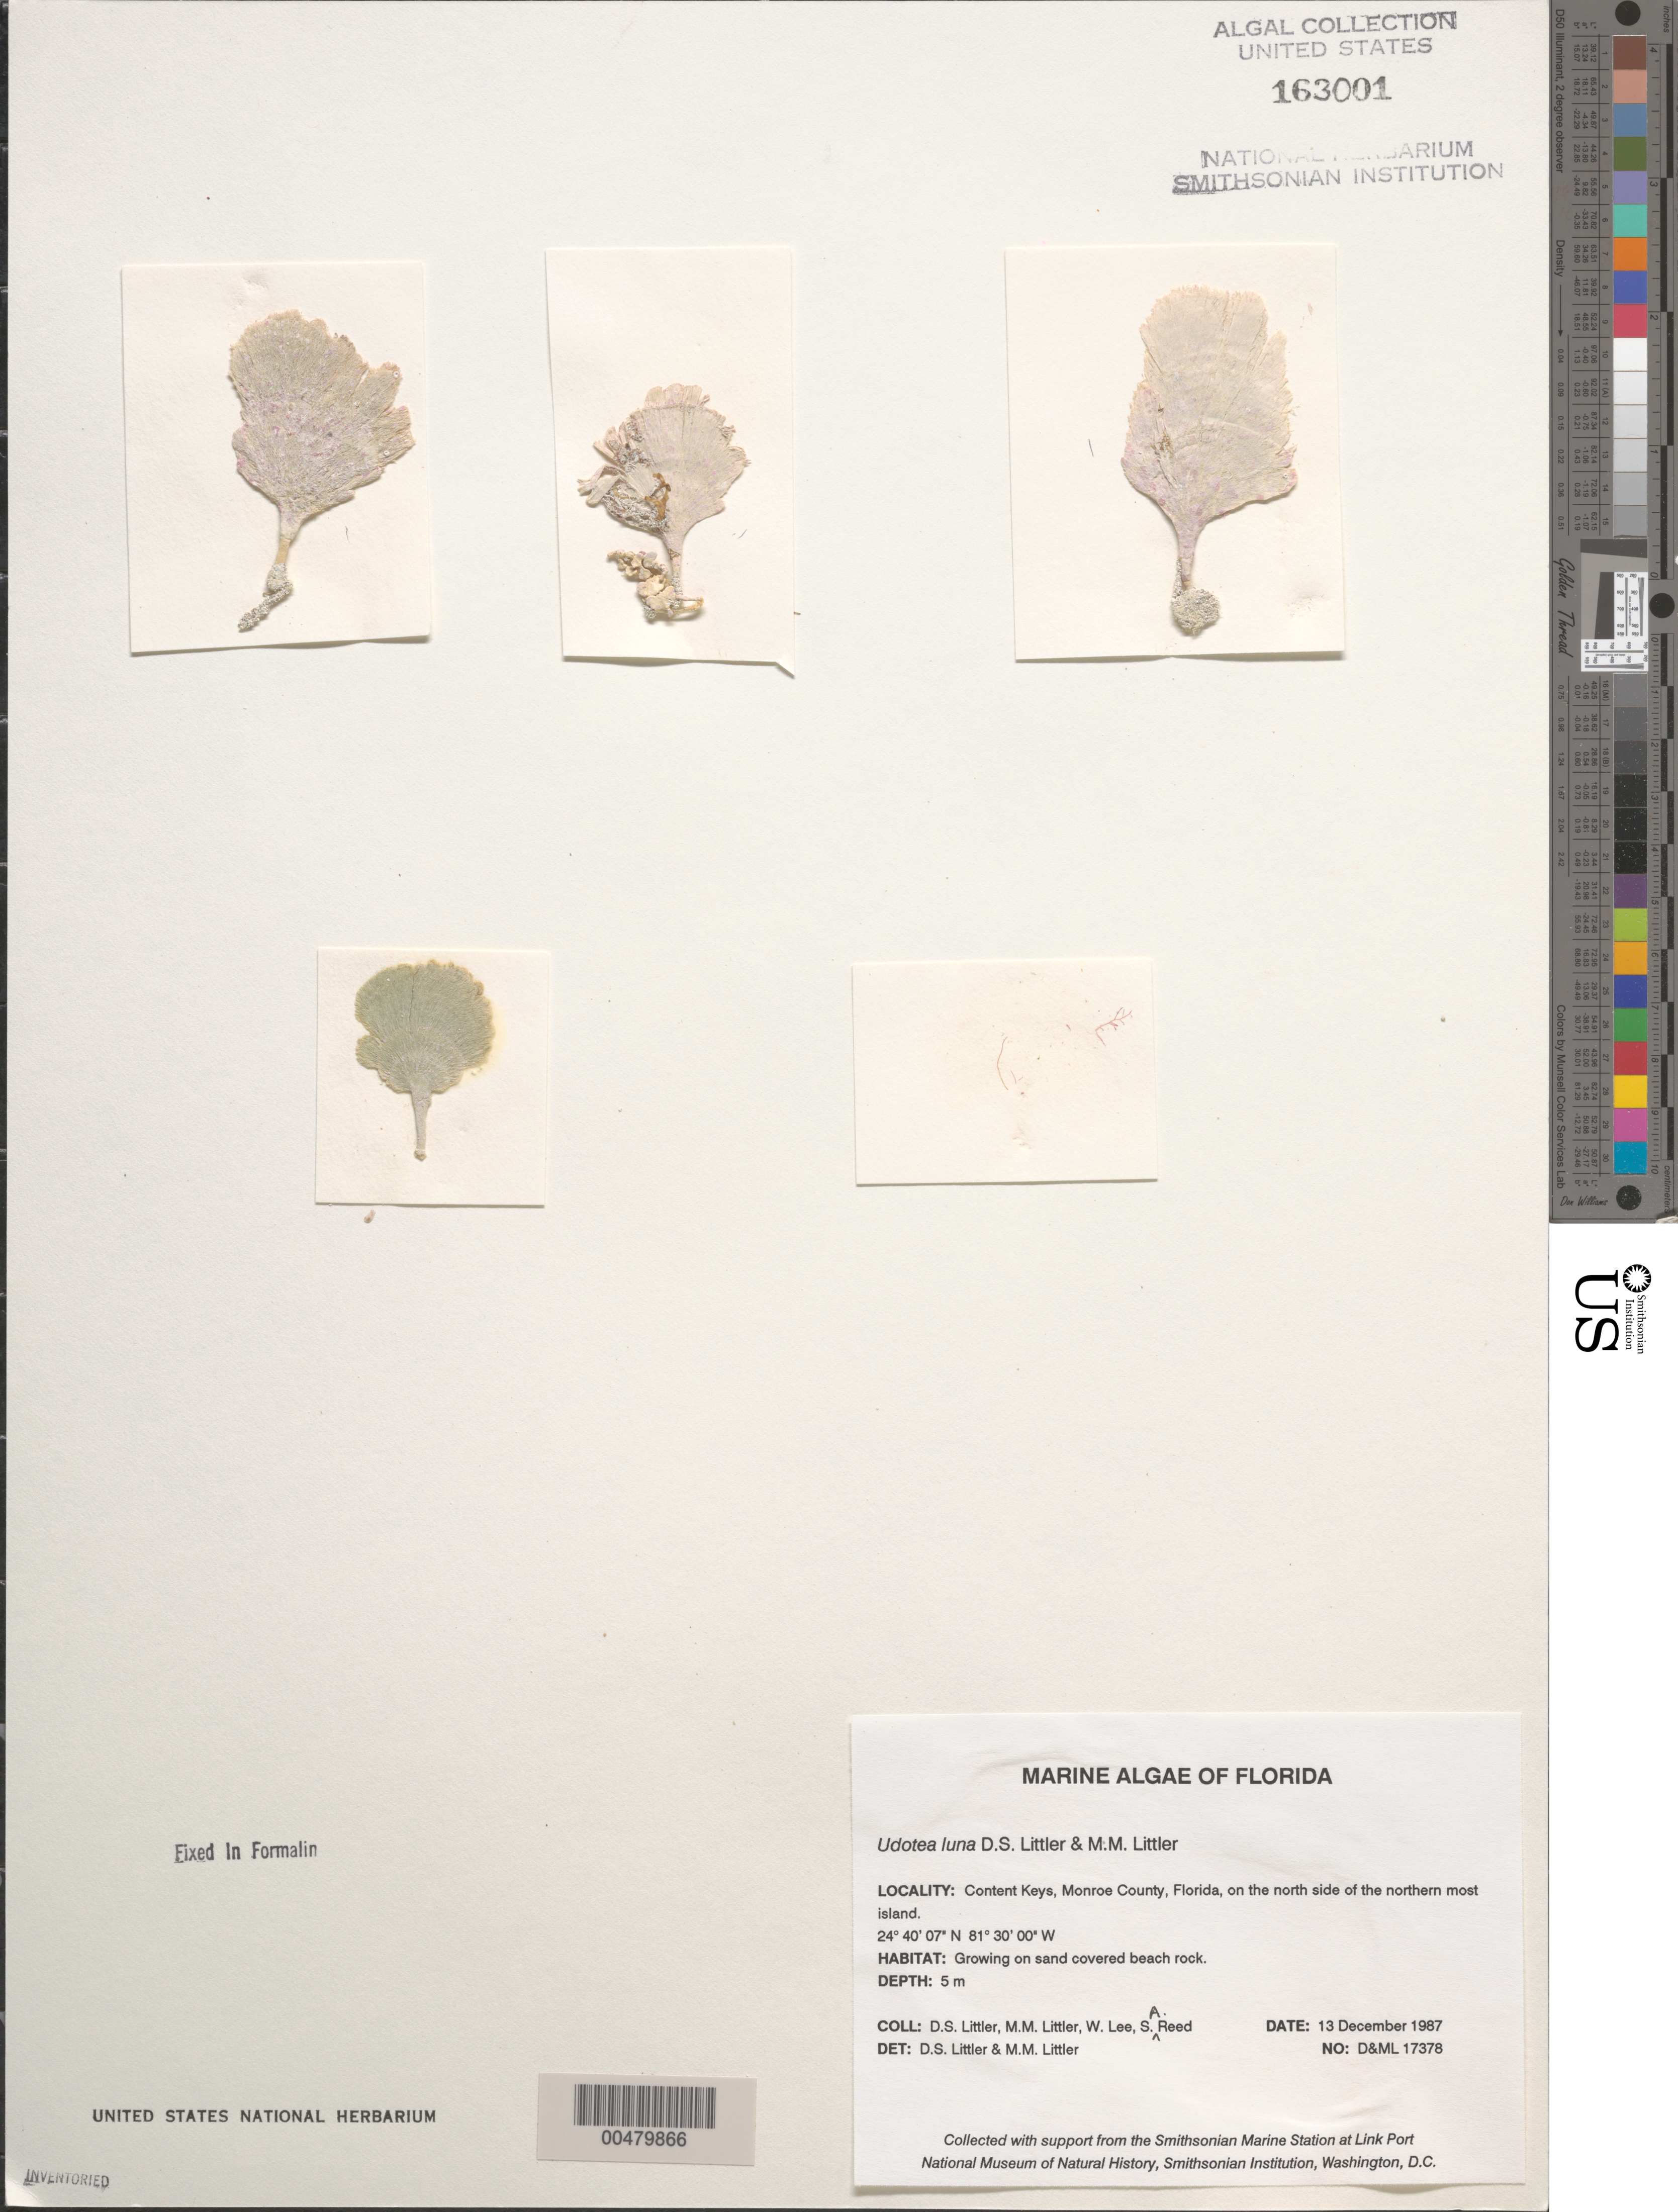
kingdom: Plantae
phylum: Chlorophyta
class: Ulvophyceae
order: Bryopsidales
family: Udoteaceae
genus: Udotea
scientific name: Udotea luna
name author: D.S. Littler & Littler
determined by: Littler, D. S.; Littler, M. M.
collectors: D. S. Littler, M. M. Littler, W. Lee & S. Reed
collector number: D&ML 17378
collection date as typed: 13 Dec 1987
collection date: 1987-12-13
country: United States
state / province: Florida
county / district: Monroe County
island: Content Keys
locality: Northernmost island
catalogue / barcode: US 163001